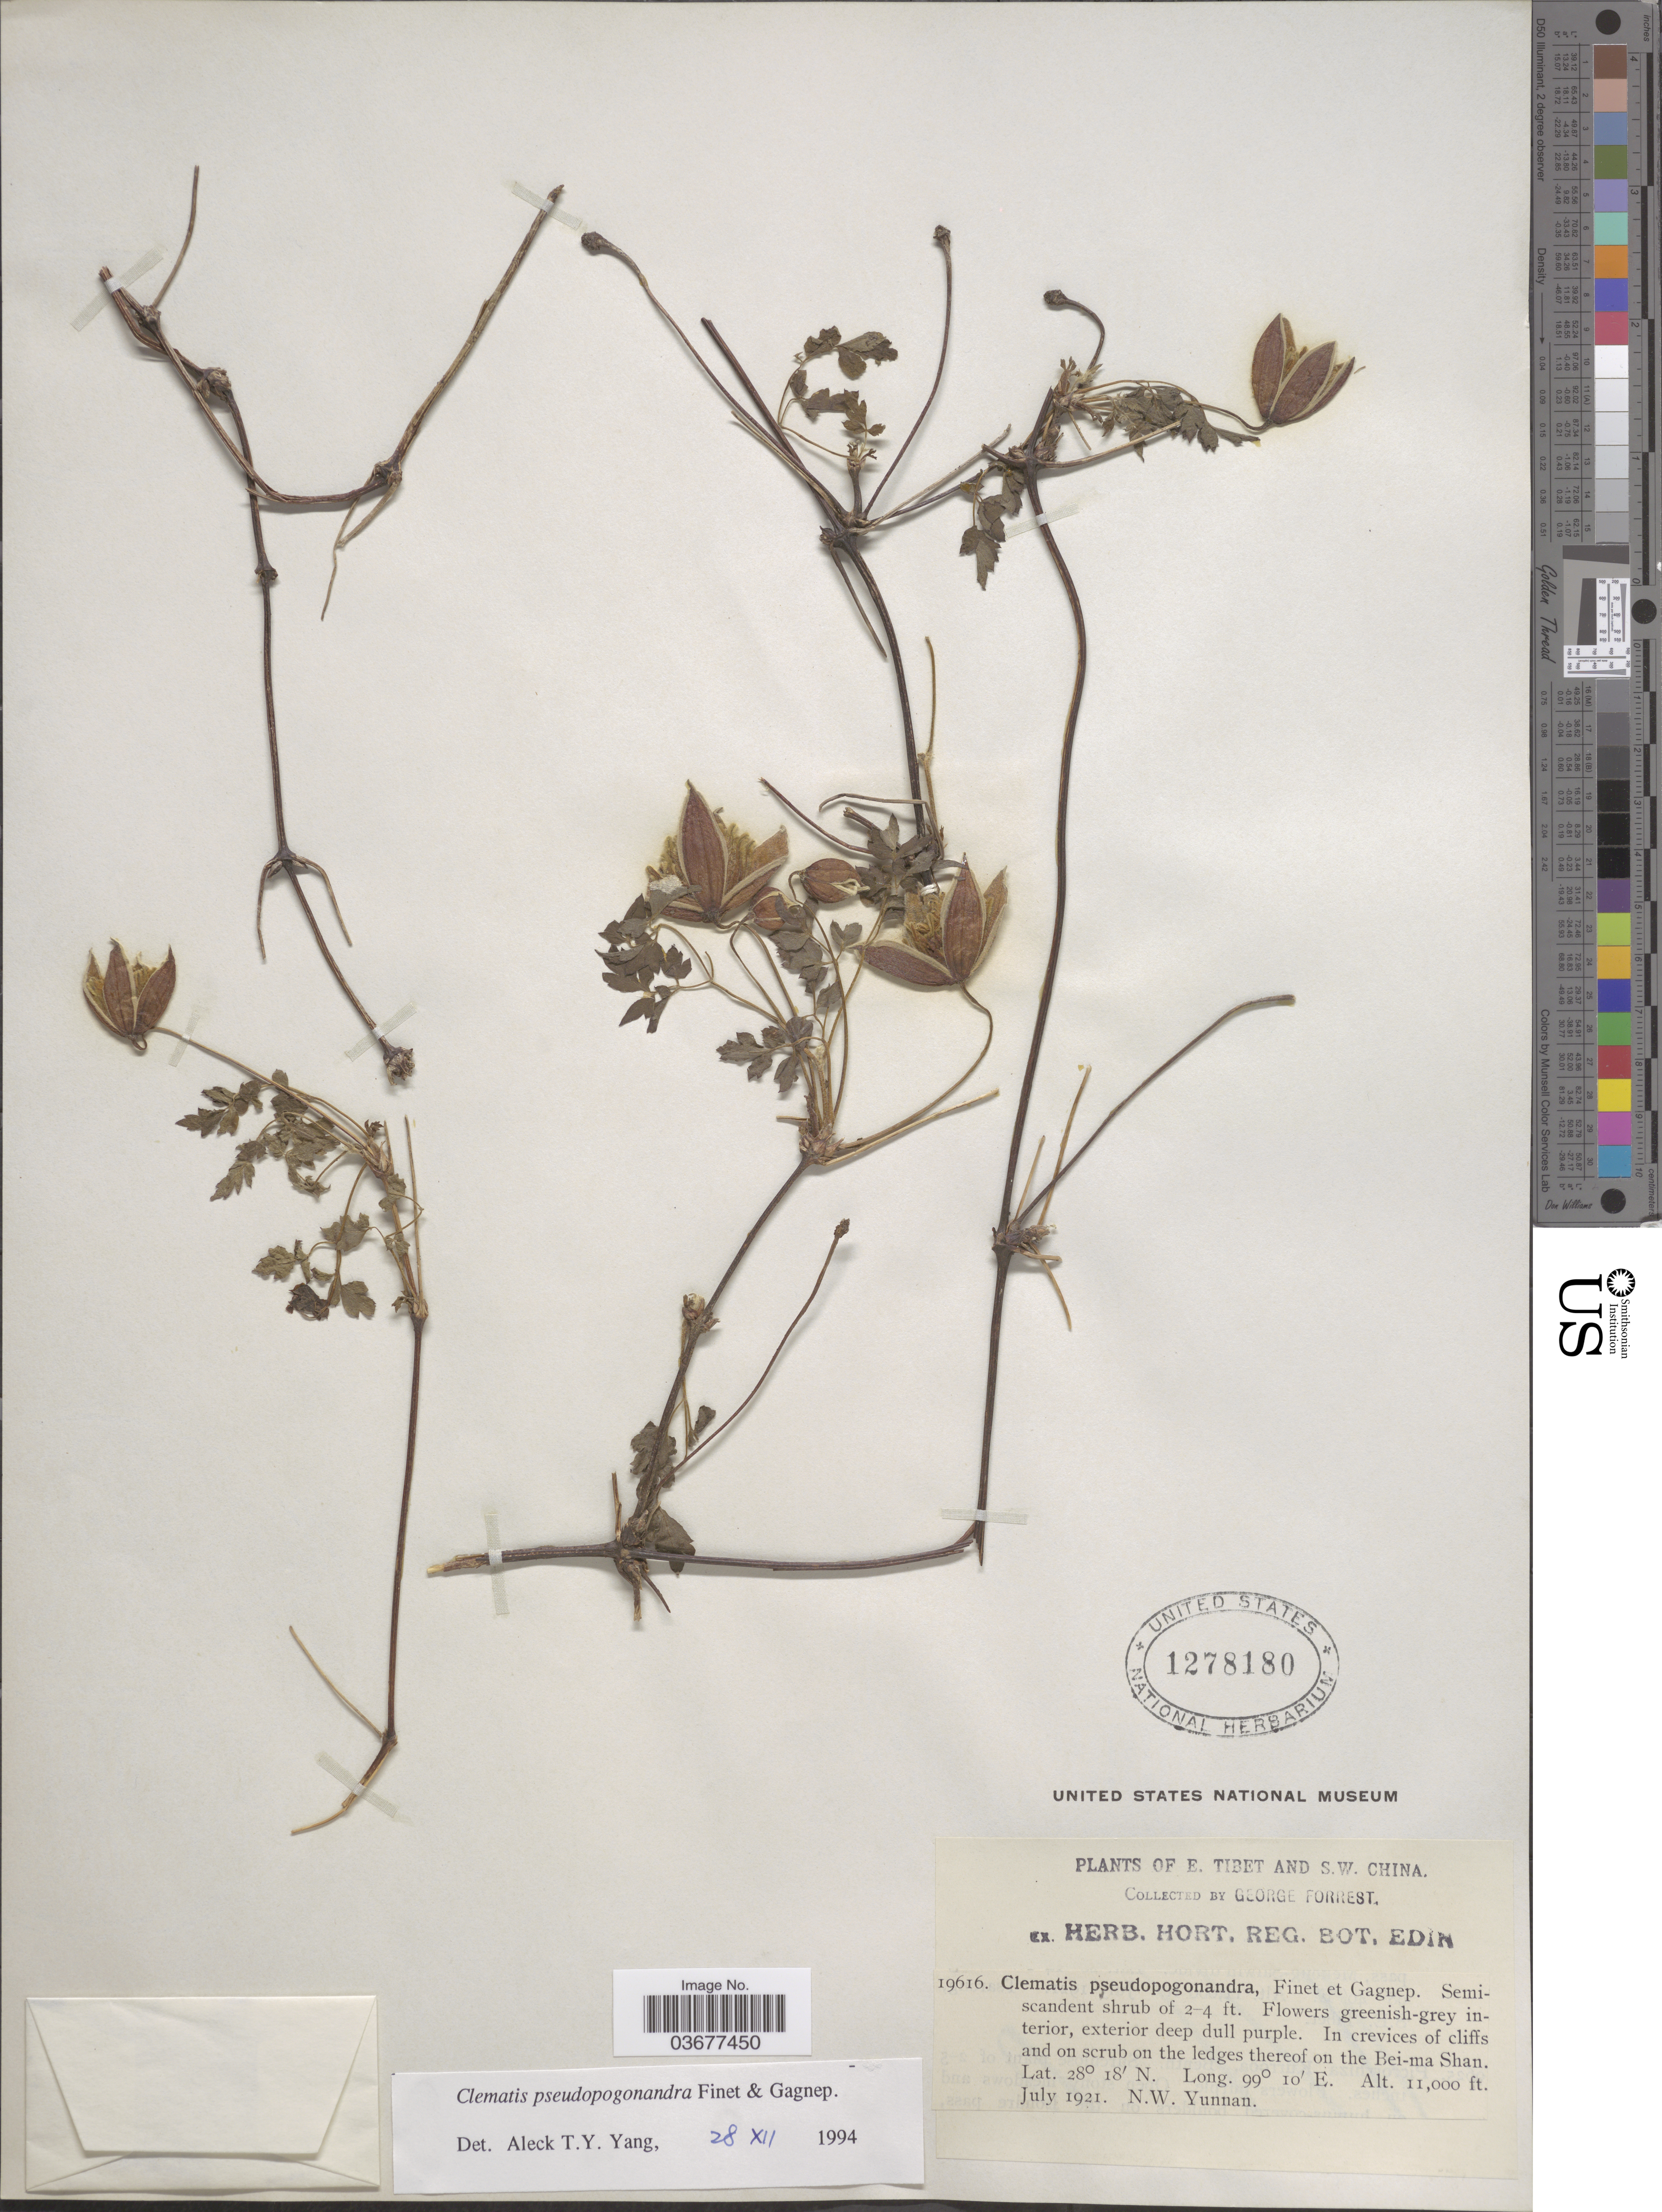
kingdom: Plantae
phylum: Tracheophyta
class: Magnoliopsida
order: Ranunculales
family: Ranunculaceae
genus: Clematis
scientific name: Clematis pseudopogonandra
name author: Finet & Gagnep.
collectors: G. Forrest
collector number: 19616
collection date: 1921-07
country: China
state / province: Yunnan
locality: S.W. China. In crevices of cliffs and on scrub on the ledges thereof on the Bei-ma Shan. N.W. Yunnan.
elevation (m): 3353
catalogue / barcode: US 1278180